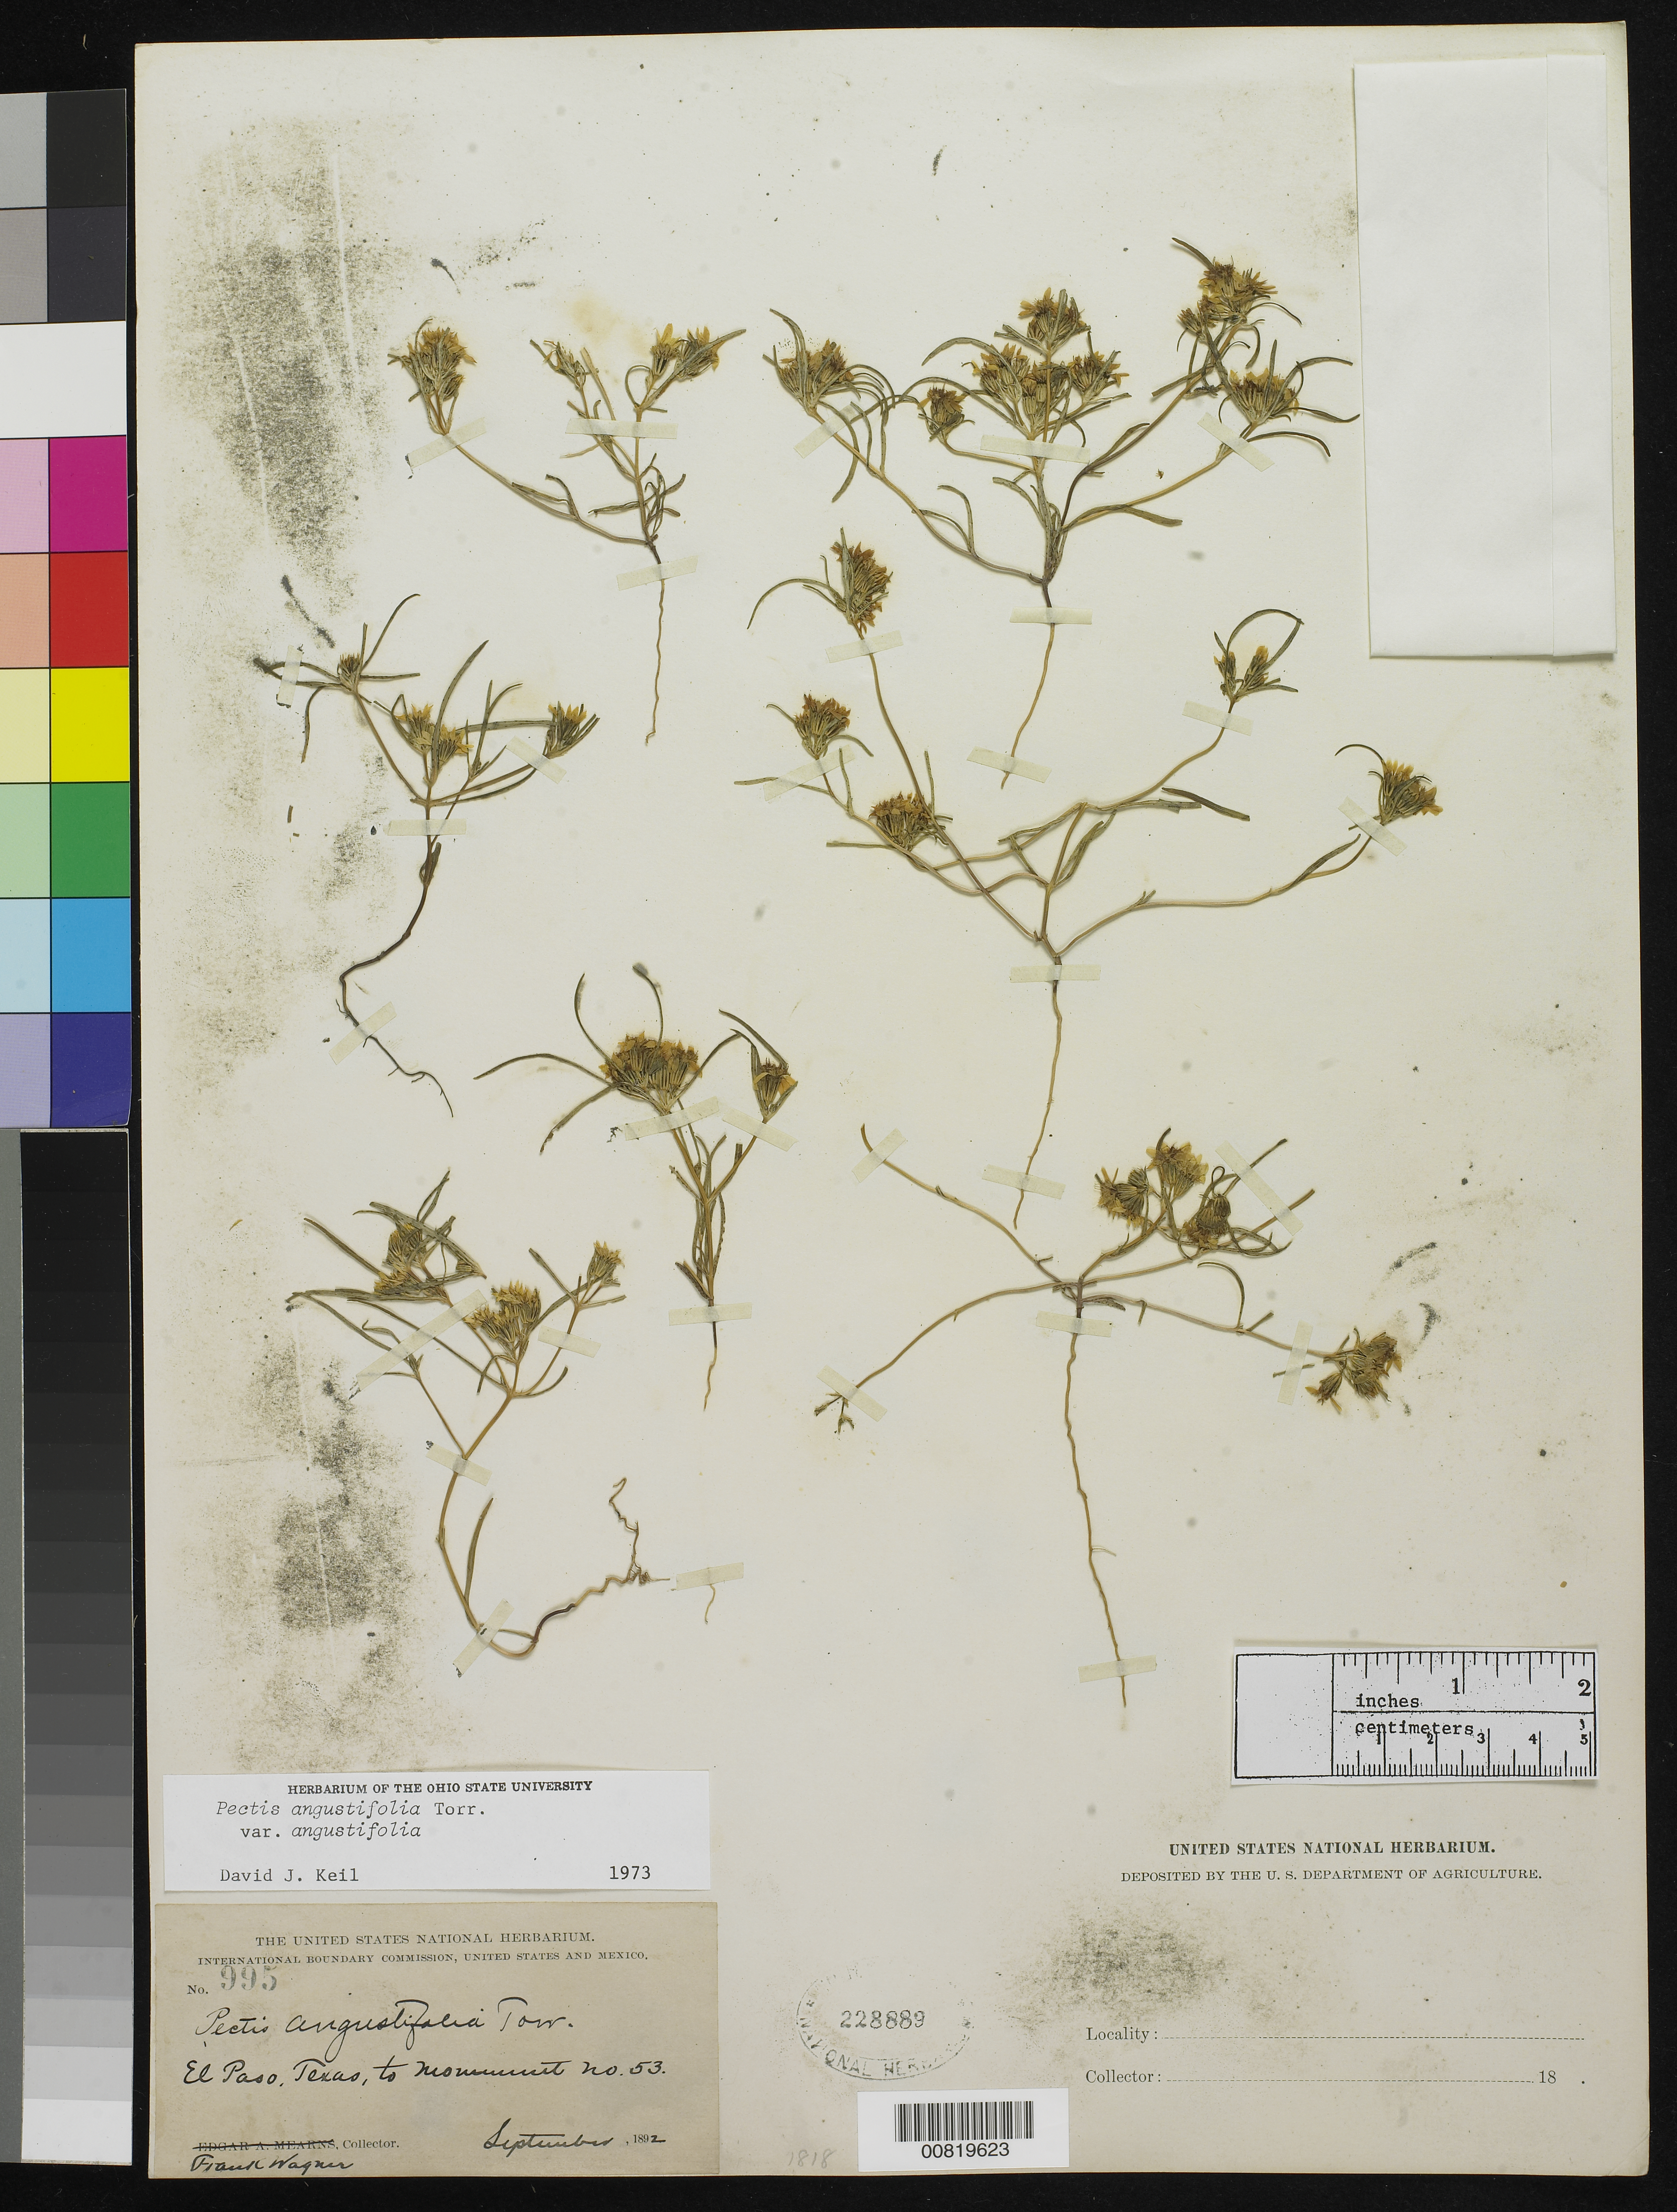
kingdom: Plantae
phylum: Tracheophyta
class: Magnoliopsida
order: Asterales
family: Asteraceae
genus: Pectis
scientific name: Pectis angustifolia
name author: Torr.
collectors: F. Wagner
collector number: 995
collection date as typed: Sep 1892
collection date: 1892-09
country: United States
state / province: Texas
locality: El Paso Texas, to monument no. 53.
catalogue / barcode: US 228889